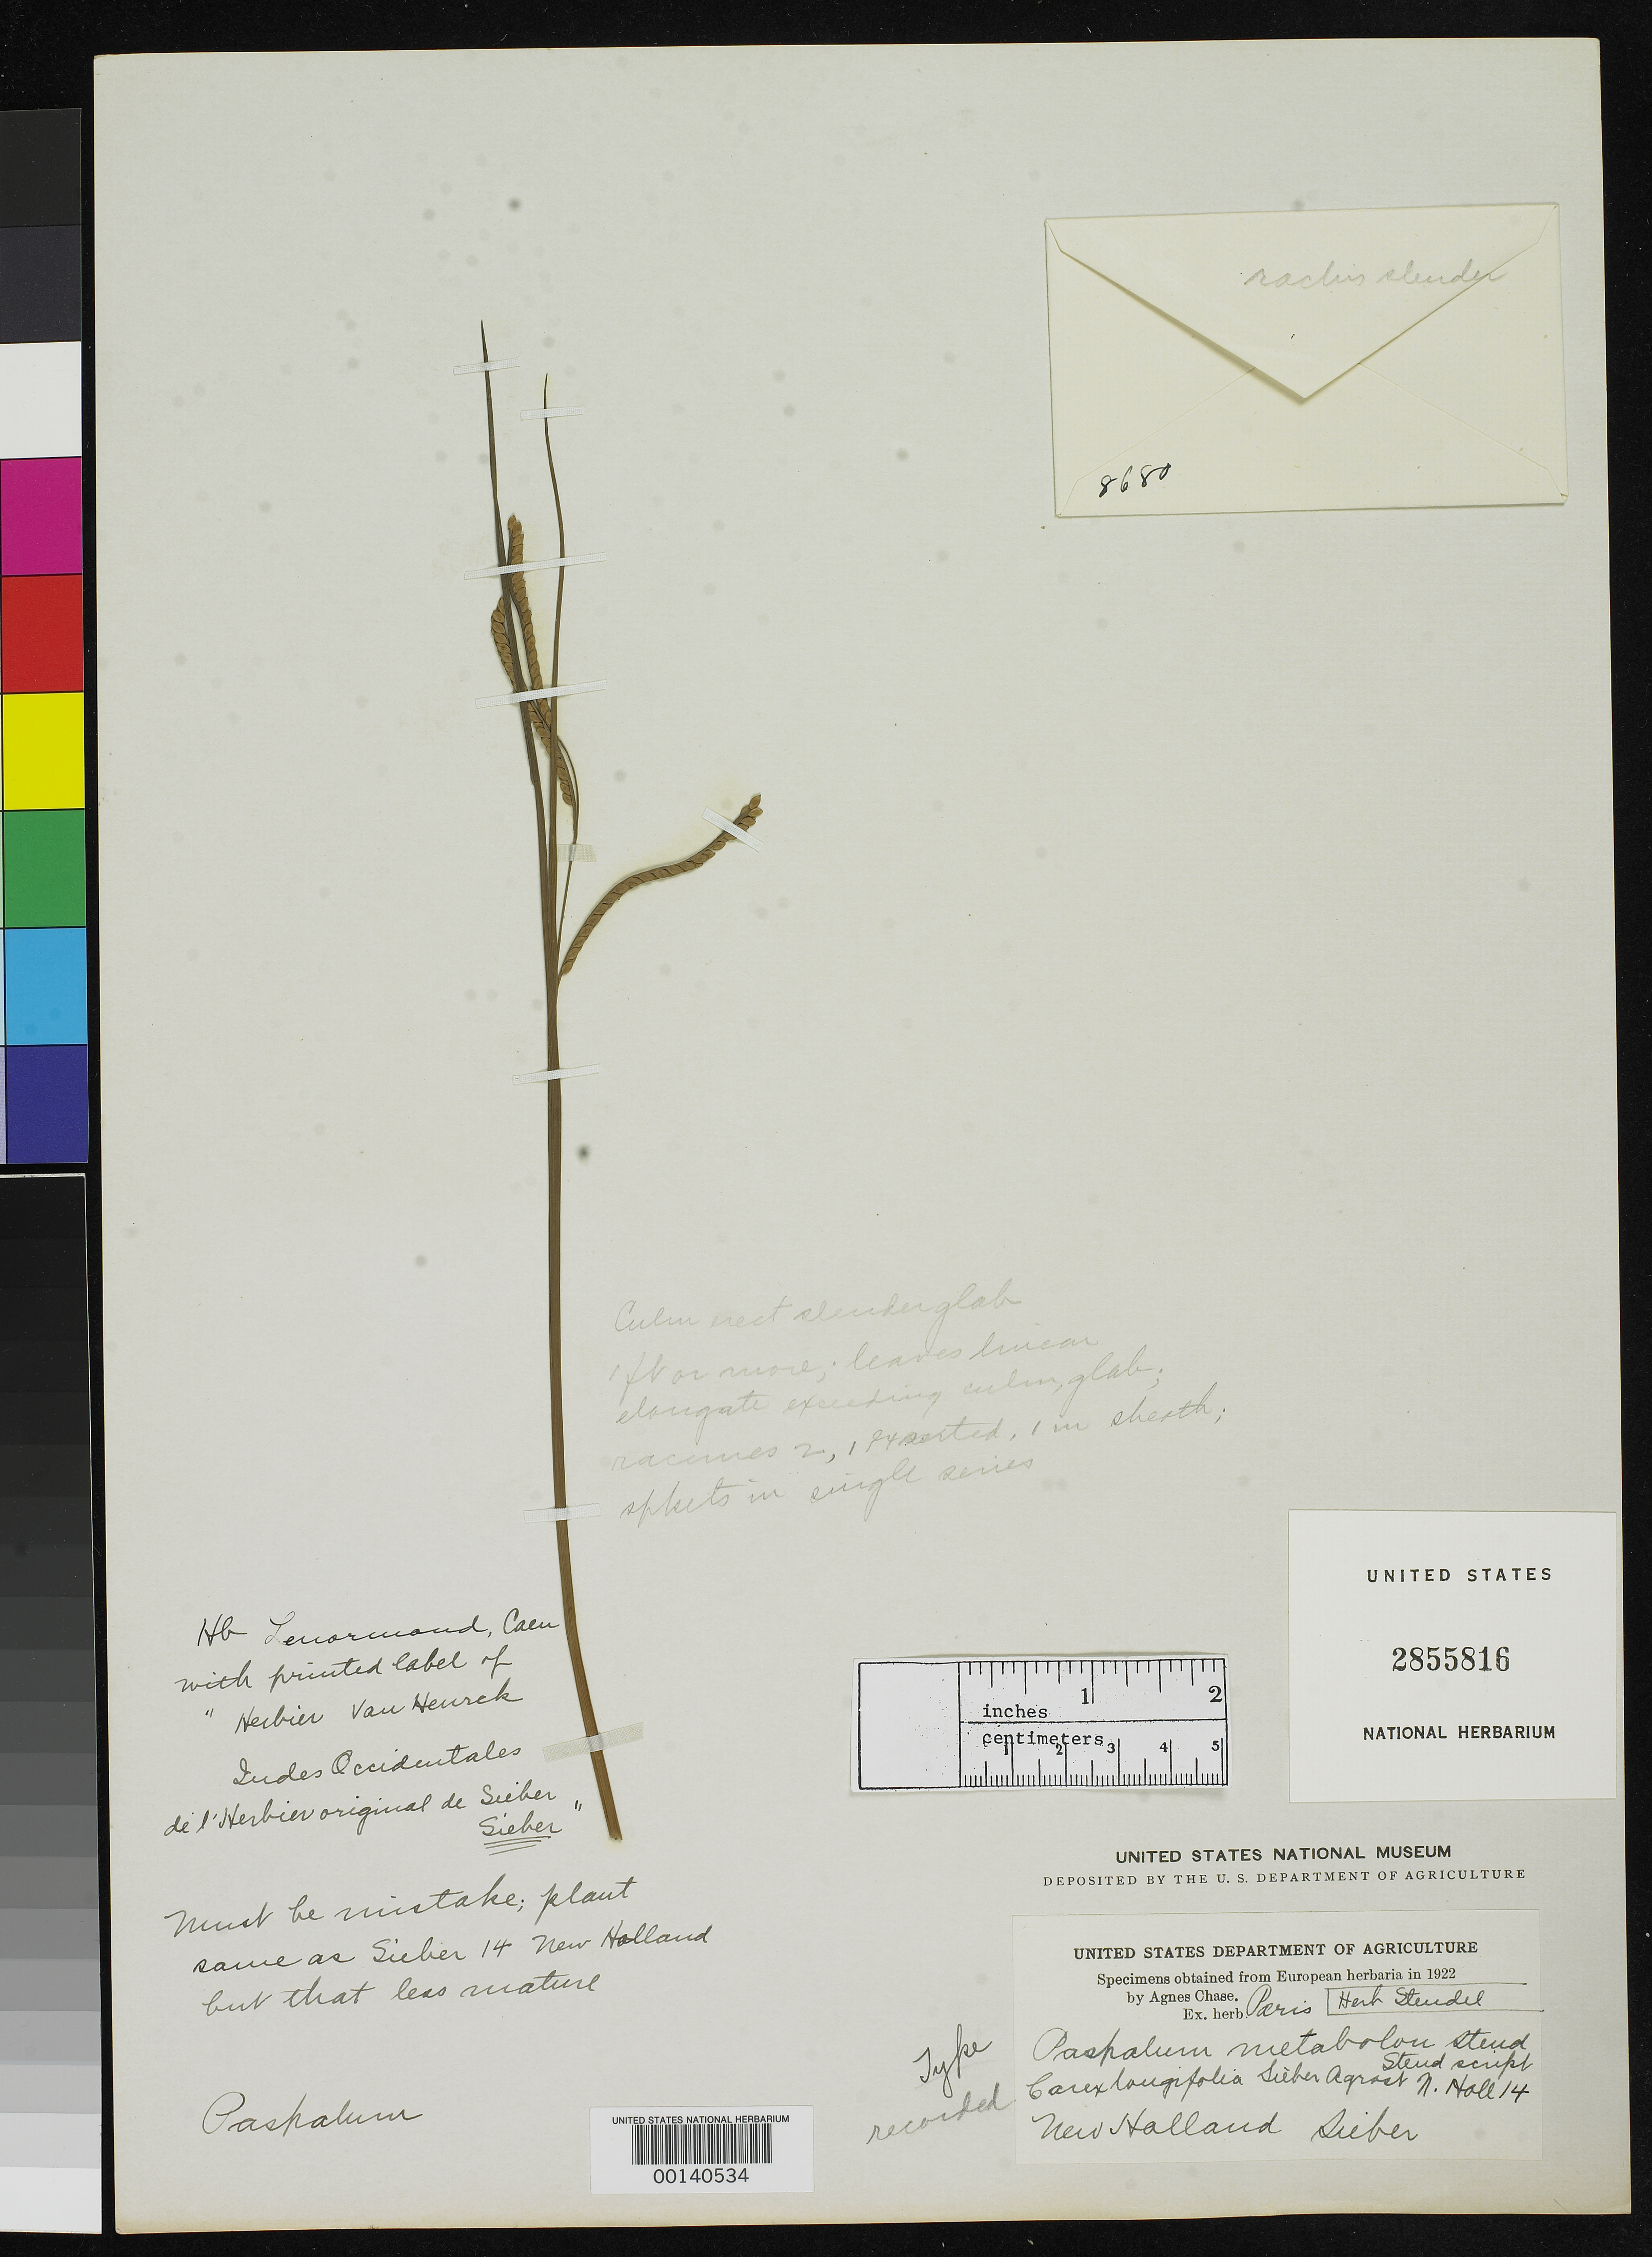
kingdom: Plantae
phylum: Tracheophyta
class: Liliopsida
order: Poales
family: Poaceae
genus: Paspalum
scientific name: Paspalum metabolon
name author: Steud.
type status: Type Fragment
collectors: F. W. Sieber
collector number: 14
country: United States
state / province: New York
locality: "New Holland".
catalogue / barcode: US 2855816